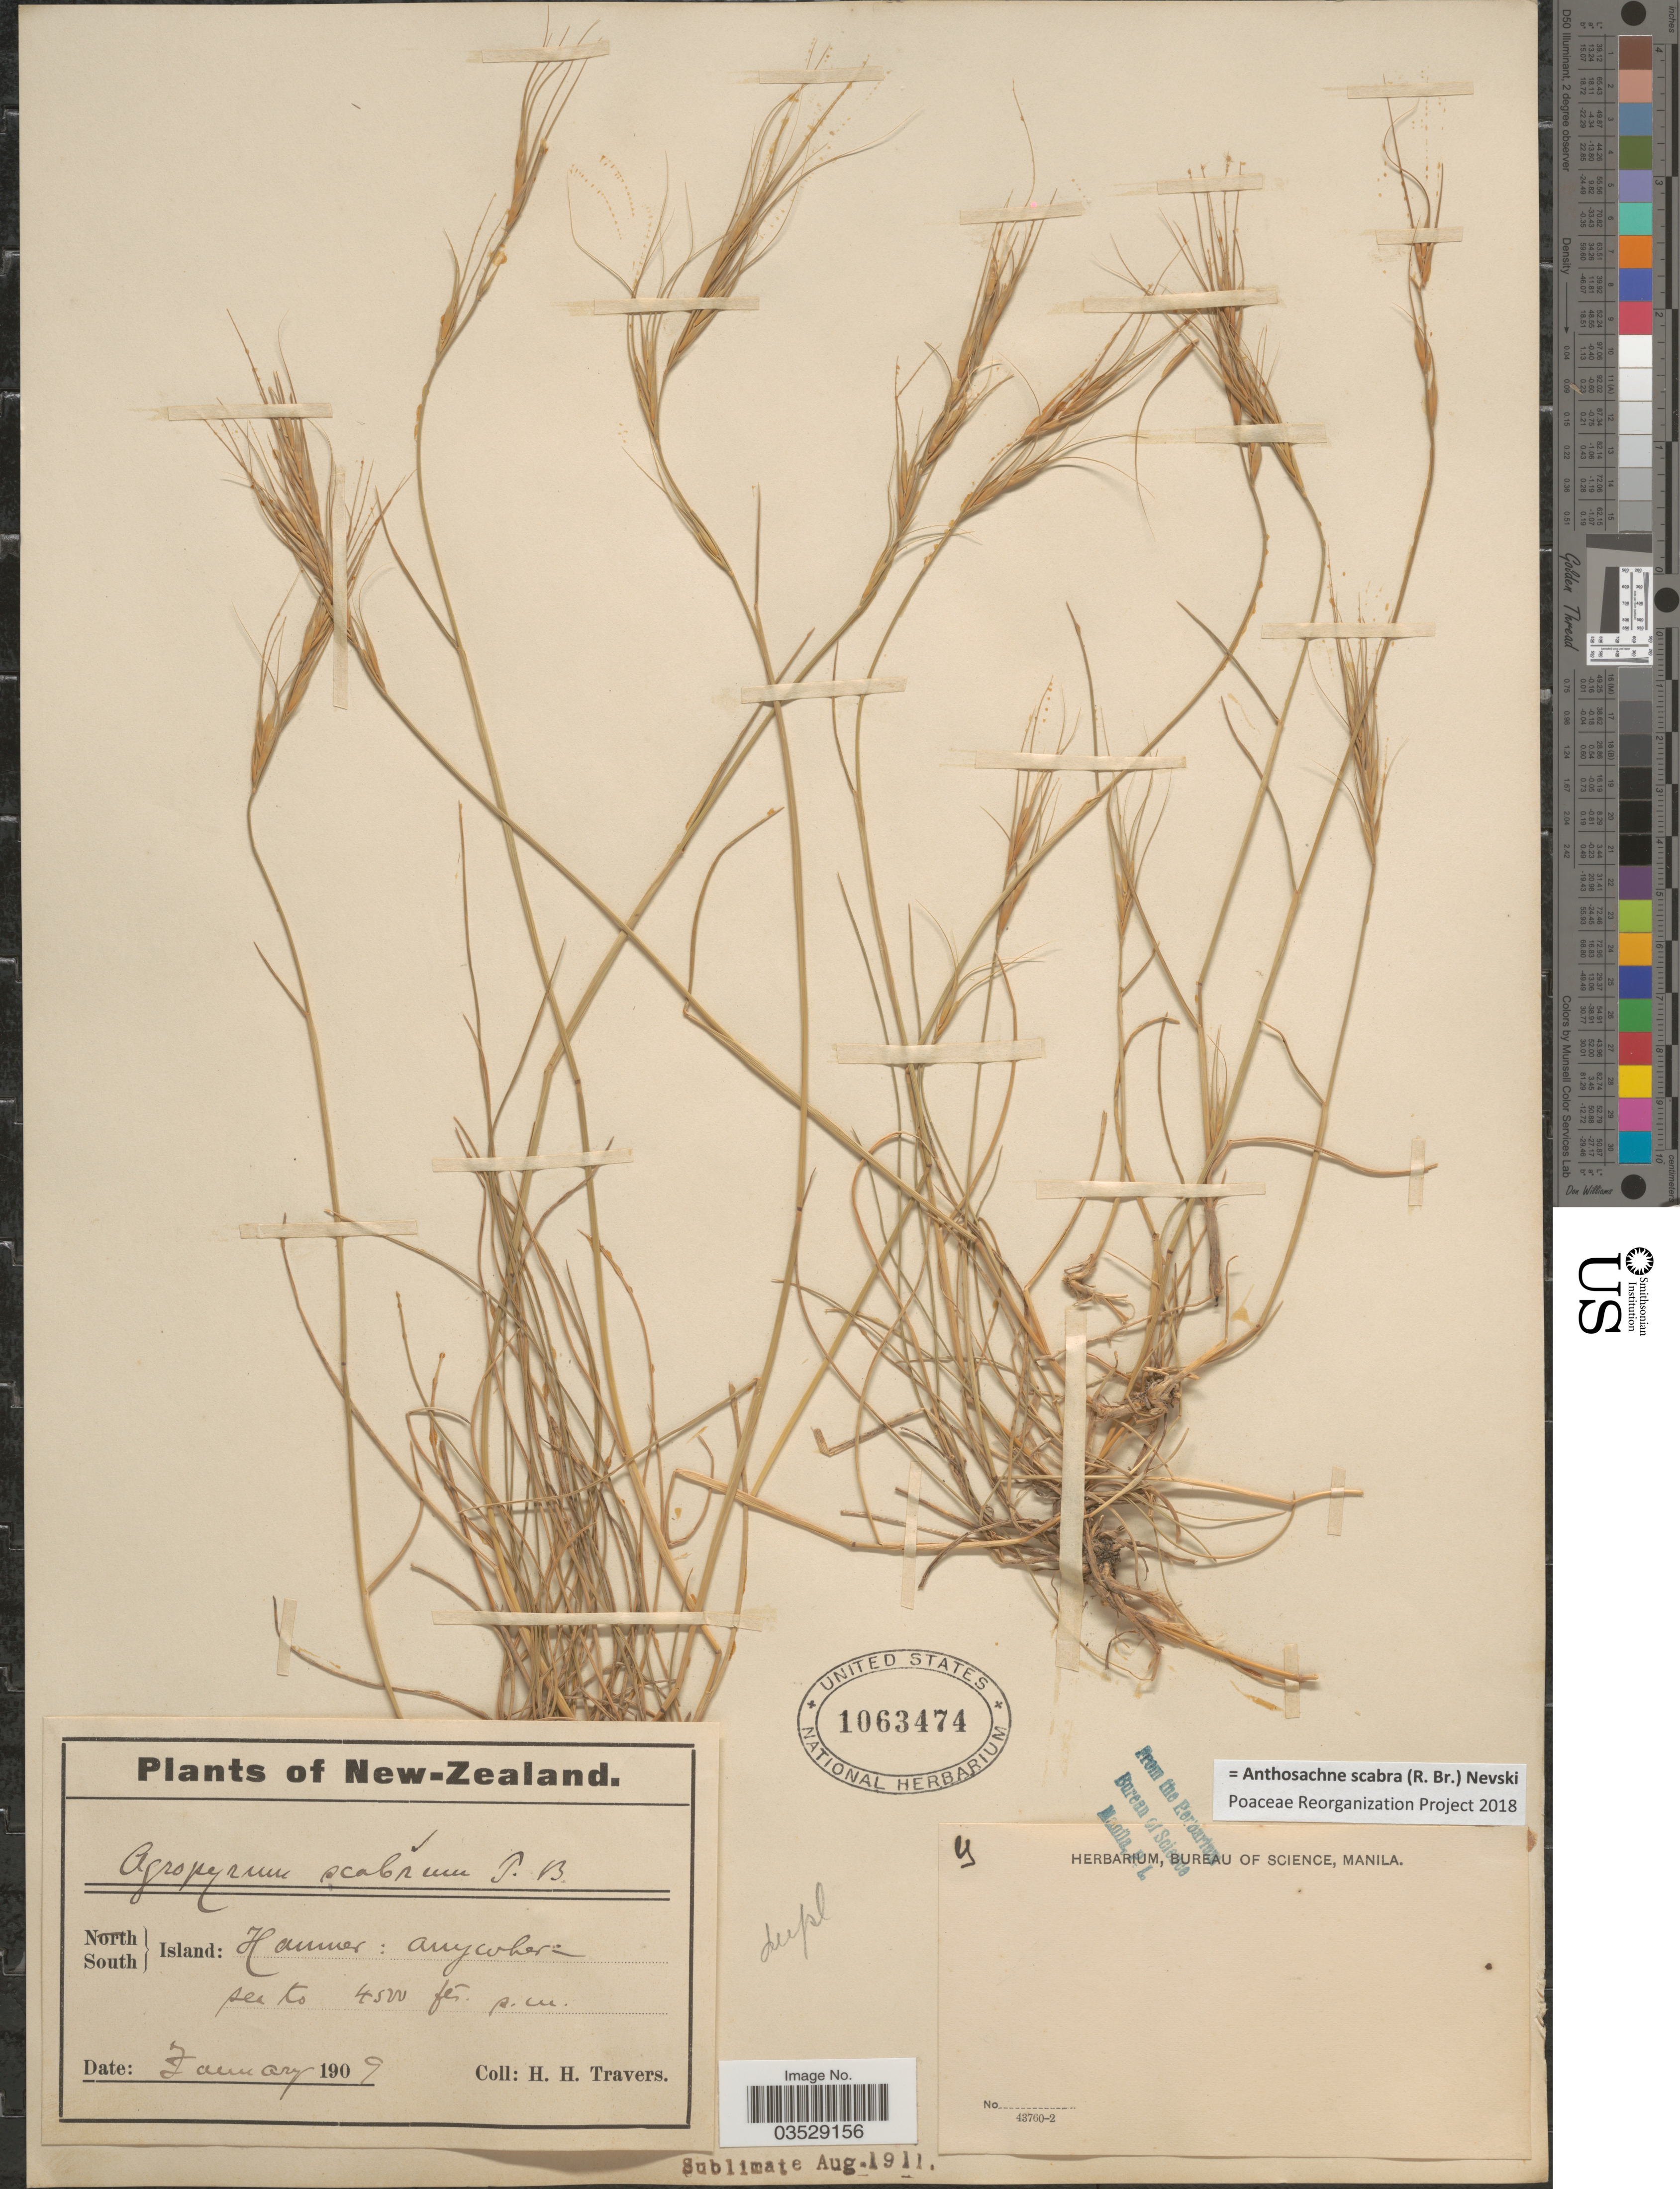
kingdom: Plantae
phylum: Tracheophyta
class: Liliopsida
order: Poales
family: Poaceae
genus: Anthosachne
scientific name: Anthosachne scabra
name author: (R. Br.) Nevski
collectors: H. Travers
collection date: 1909-01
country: New Zealand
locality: South Island: Hammer: anywhere.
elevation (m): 0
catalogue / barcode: US 1063474